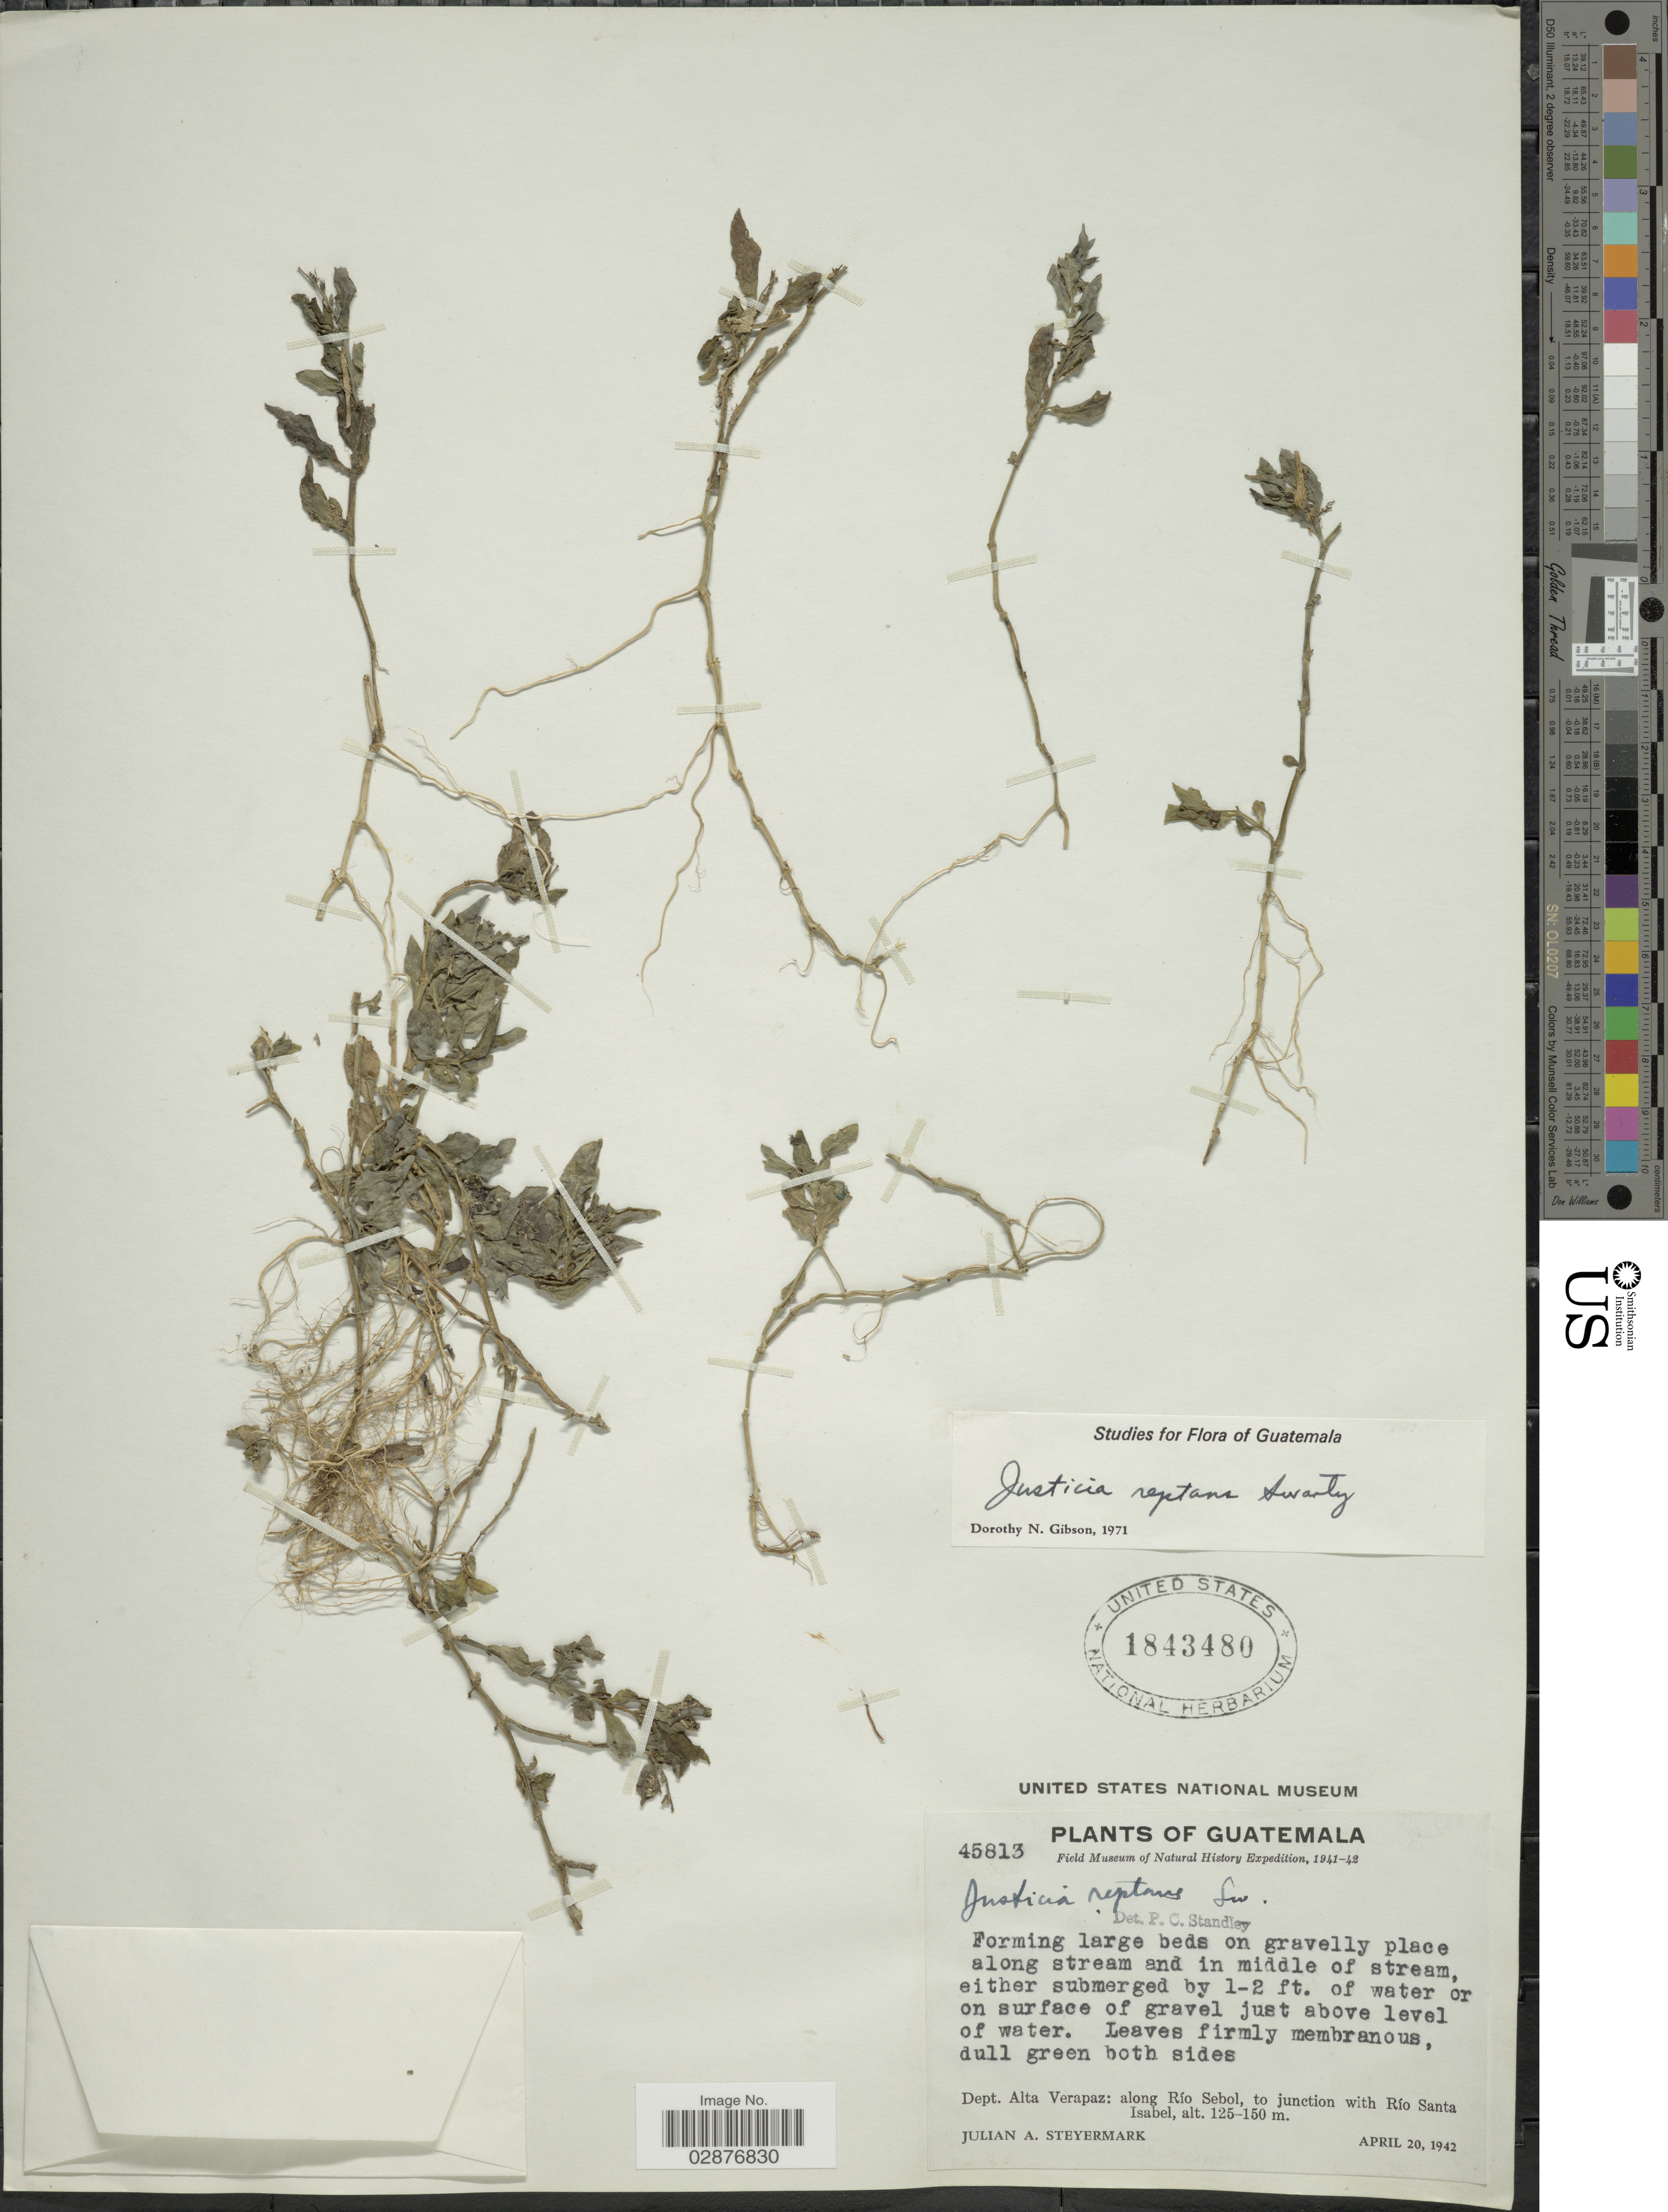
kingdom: Plantae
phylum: Tracheophyta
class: Magnoliopsida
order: Lamiales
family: Acanthaceae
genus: Justicia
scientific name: Justicia reptans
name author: Sw.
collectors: J. Steyermark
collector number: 45813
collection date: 1942-04-20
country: Guatemala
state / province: Alta Verapaz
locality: Dept. Alta Verapaz: along Río Sebol, to junction with Río Santa Isabel.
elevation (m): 125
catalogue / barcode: US 1843480